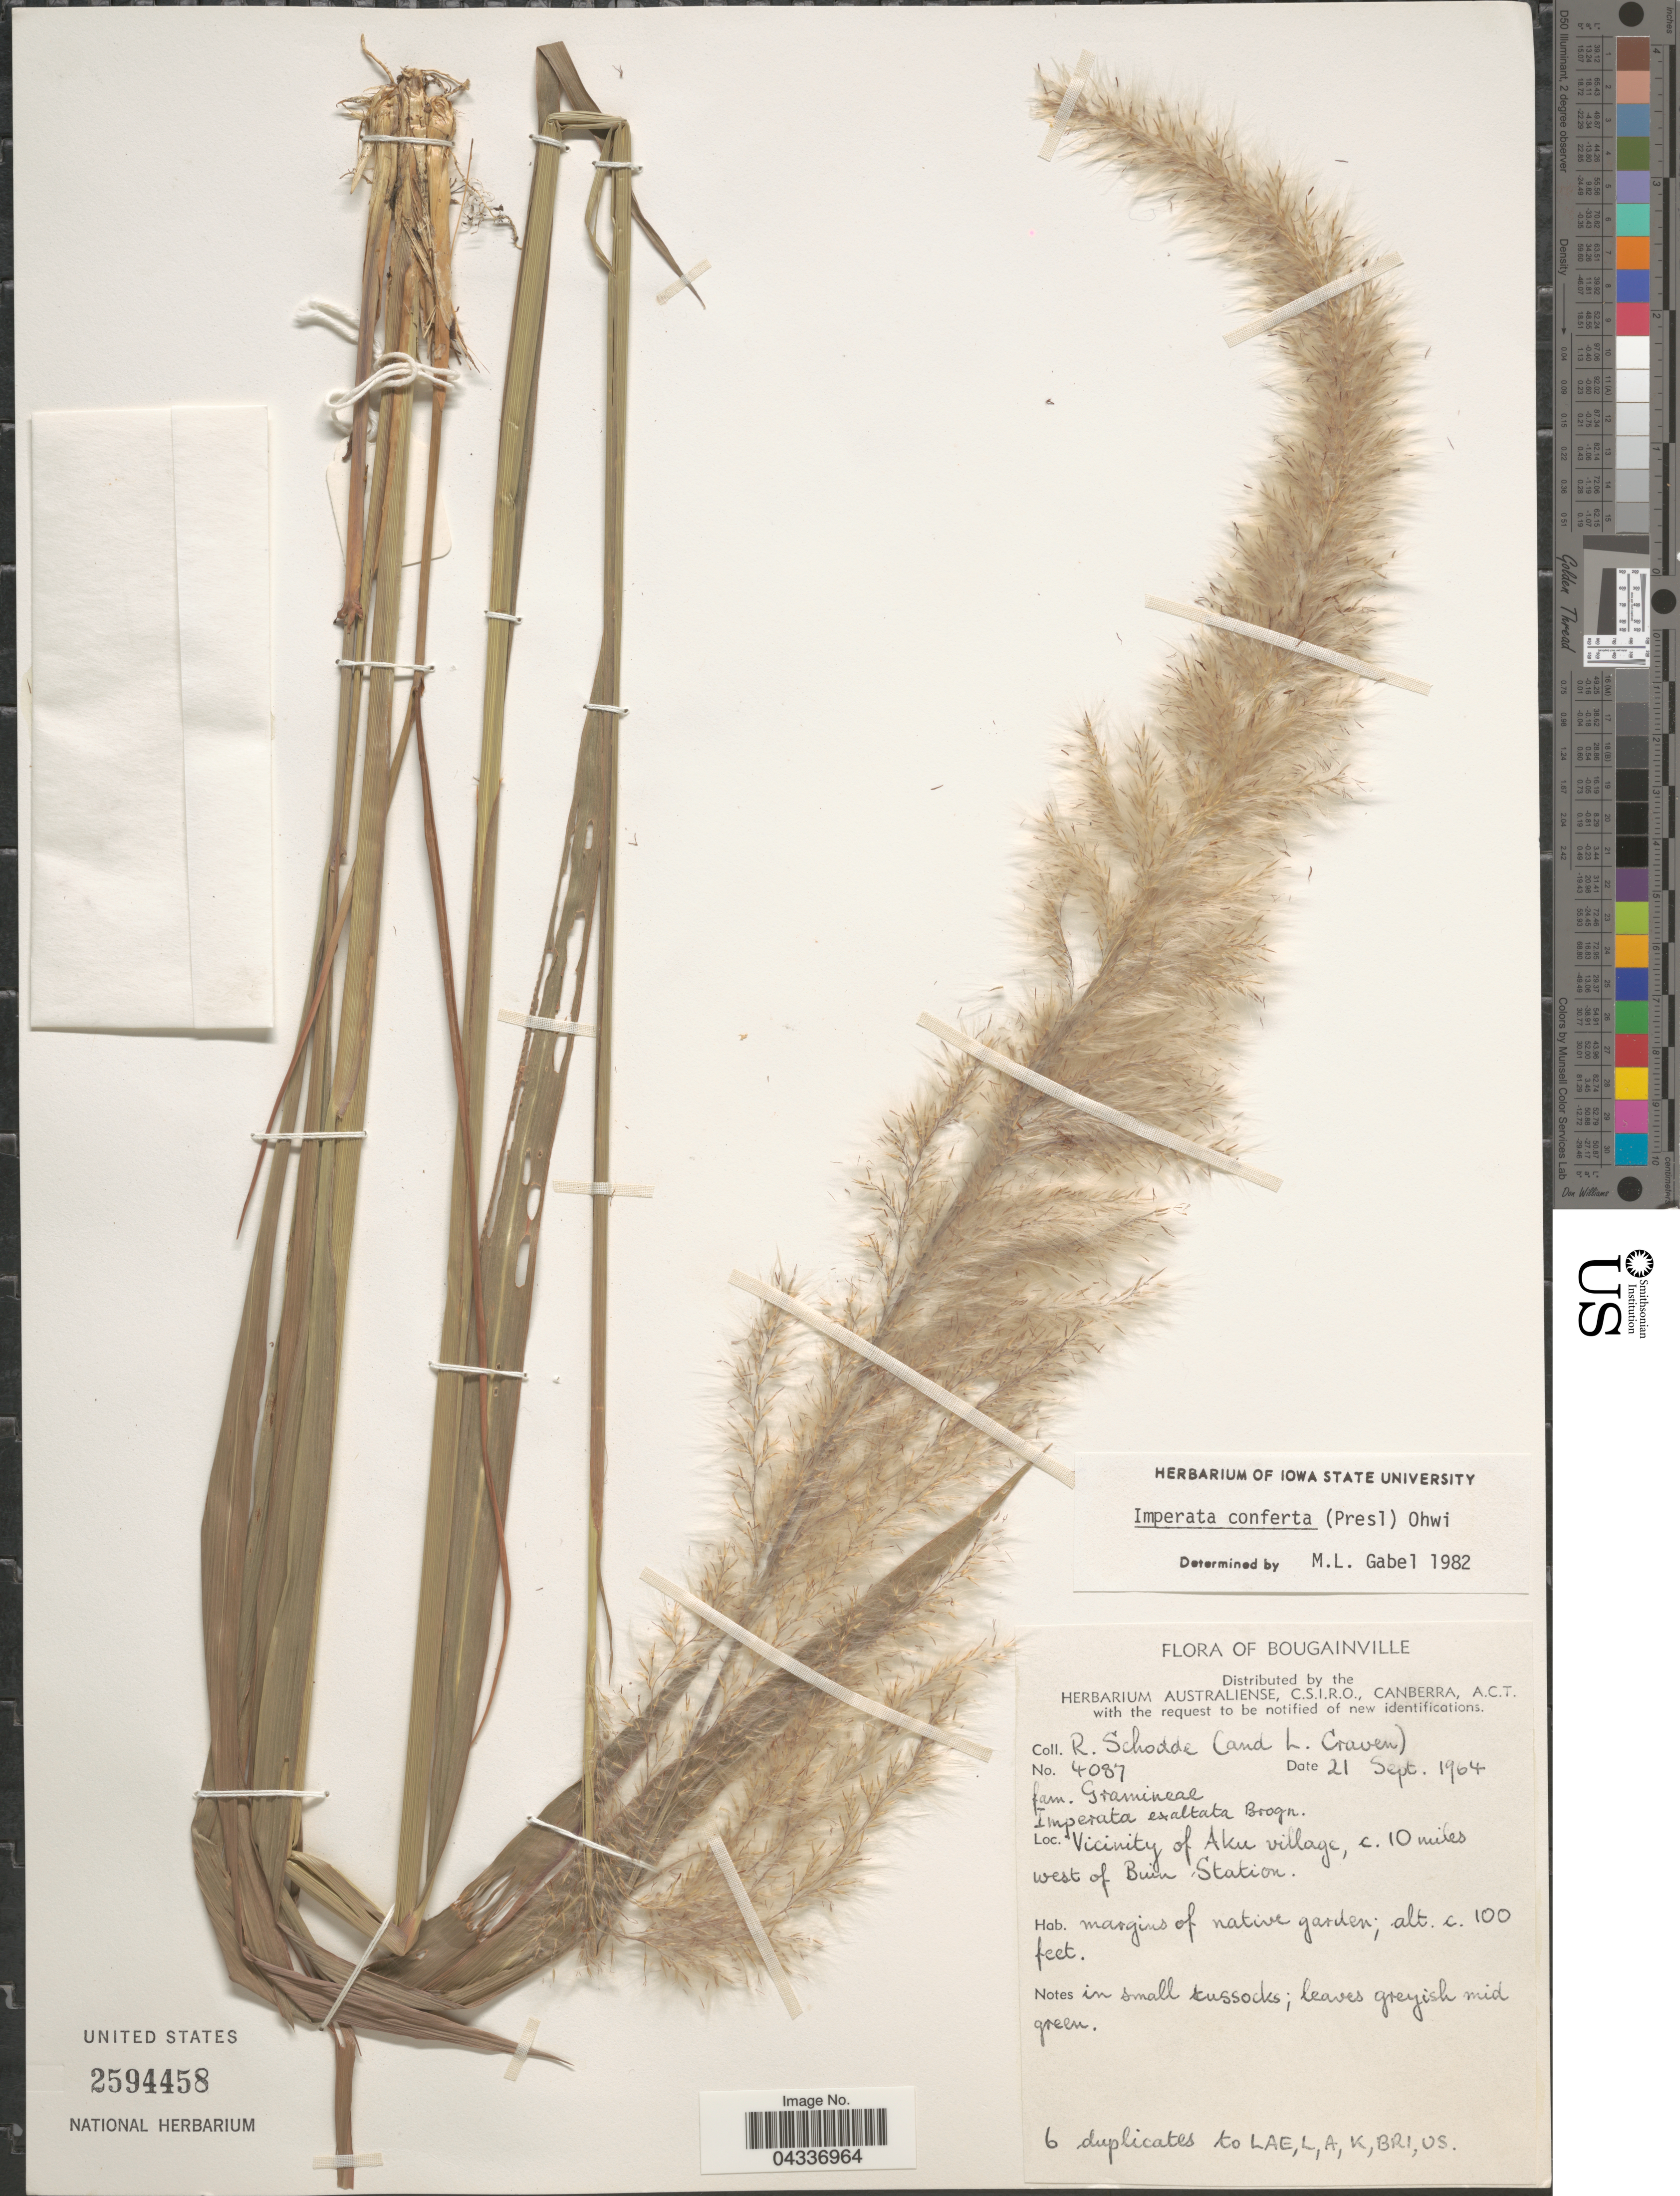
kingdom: Plantae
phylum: Tracheophyta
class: Liliopsida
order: Poales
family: Poaceae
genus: Imperata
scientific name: Imperata conferta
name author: (J. Presl) Ohwi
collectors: R. Schodde & L. Craven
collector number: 4087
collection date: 1964-09-21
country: Papua New Guinea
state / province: Bougainville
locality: Vicinity of Aku village, c. 10 miles west of Buin Station.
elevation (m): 30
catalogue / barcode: US 2594458